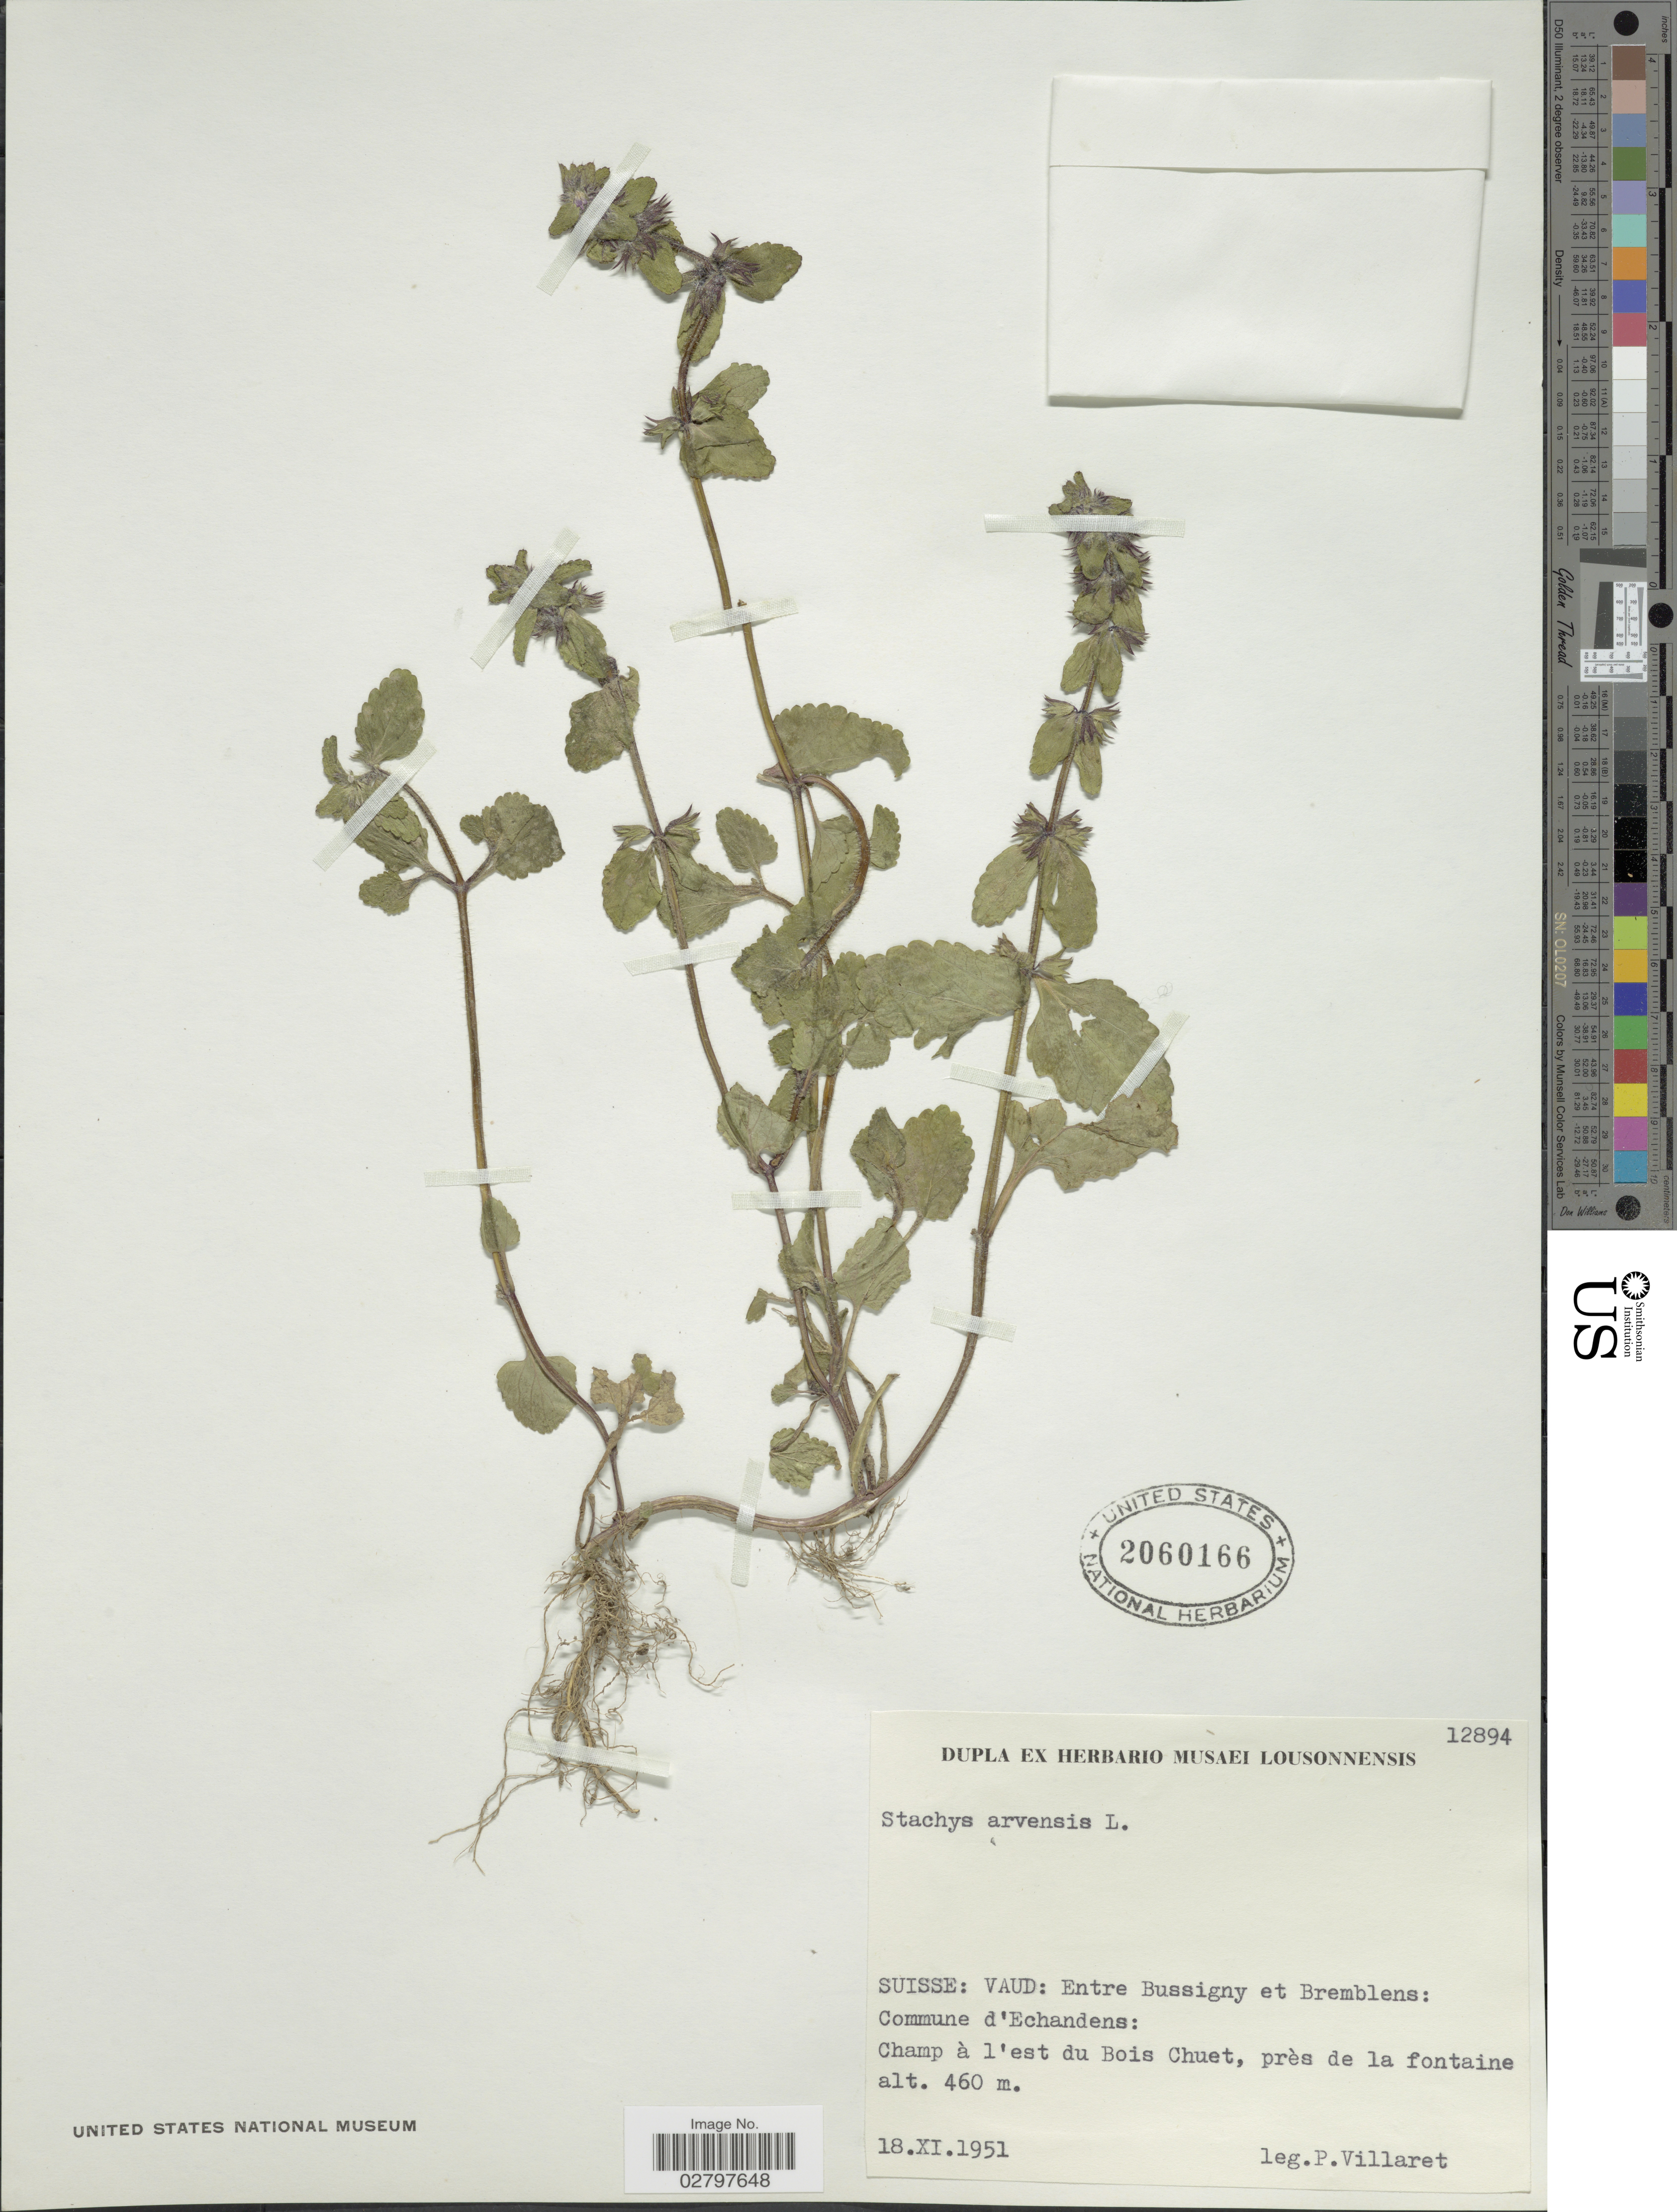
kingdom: Plantae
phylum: Tracheophyta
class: Magnoliopsida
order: Lamiales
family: Lamiaceae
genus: Stachys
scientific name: Stachys arvensis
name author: (L.) L.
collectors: P. Villaret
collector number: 12894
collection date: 1951-11-18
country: Switzerland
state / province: Vaud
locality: Suisse: Vaud: Entre Bussigny et Bremblens: Commune d'Echandens: Champ à l'est du Bois Chuet, près de la fontaine.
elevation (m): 460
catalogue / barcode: US 2060166